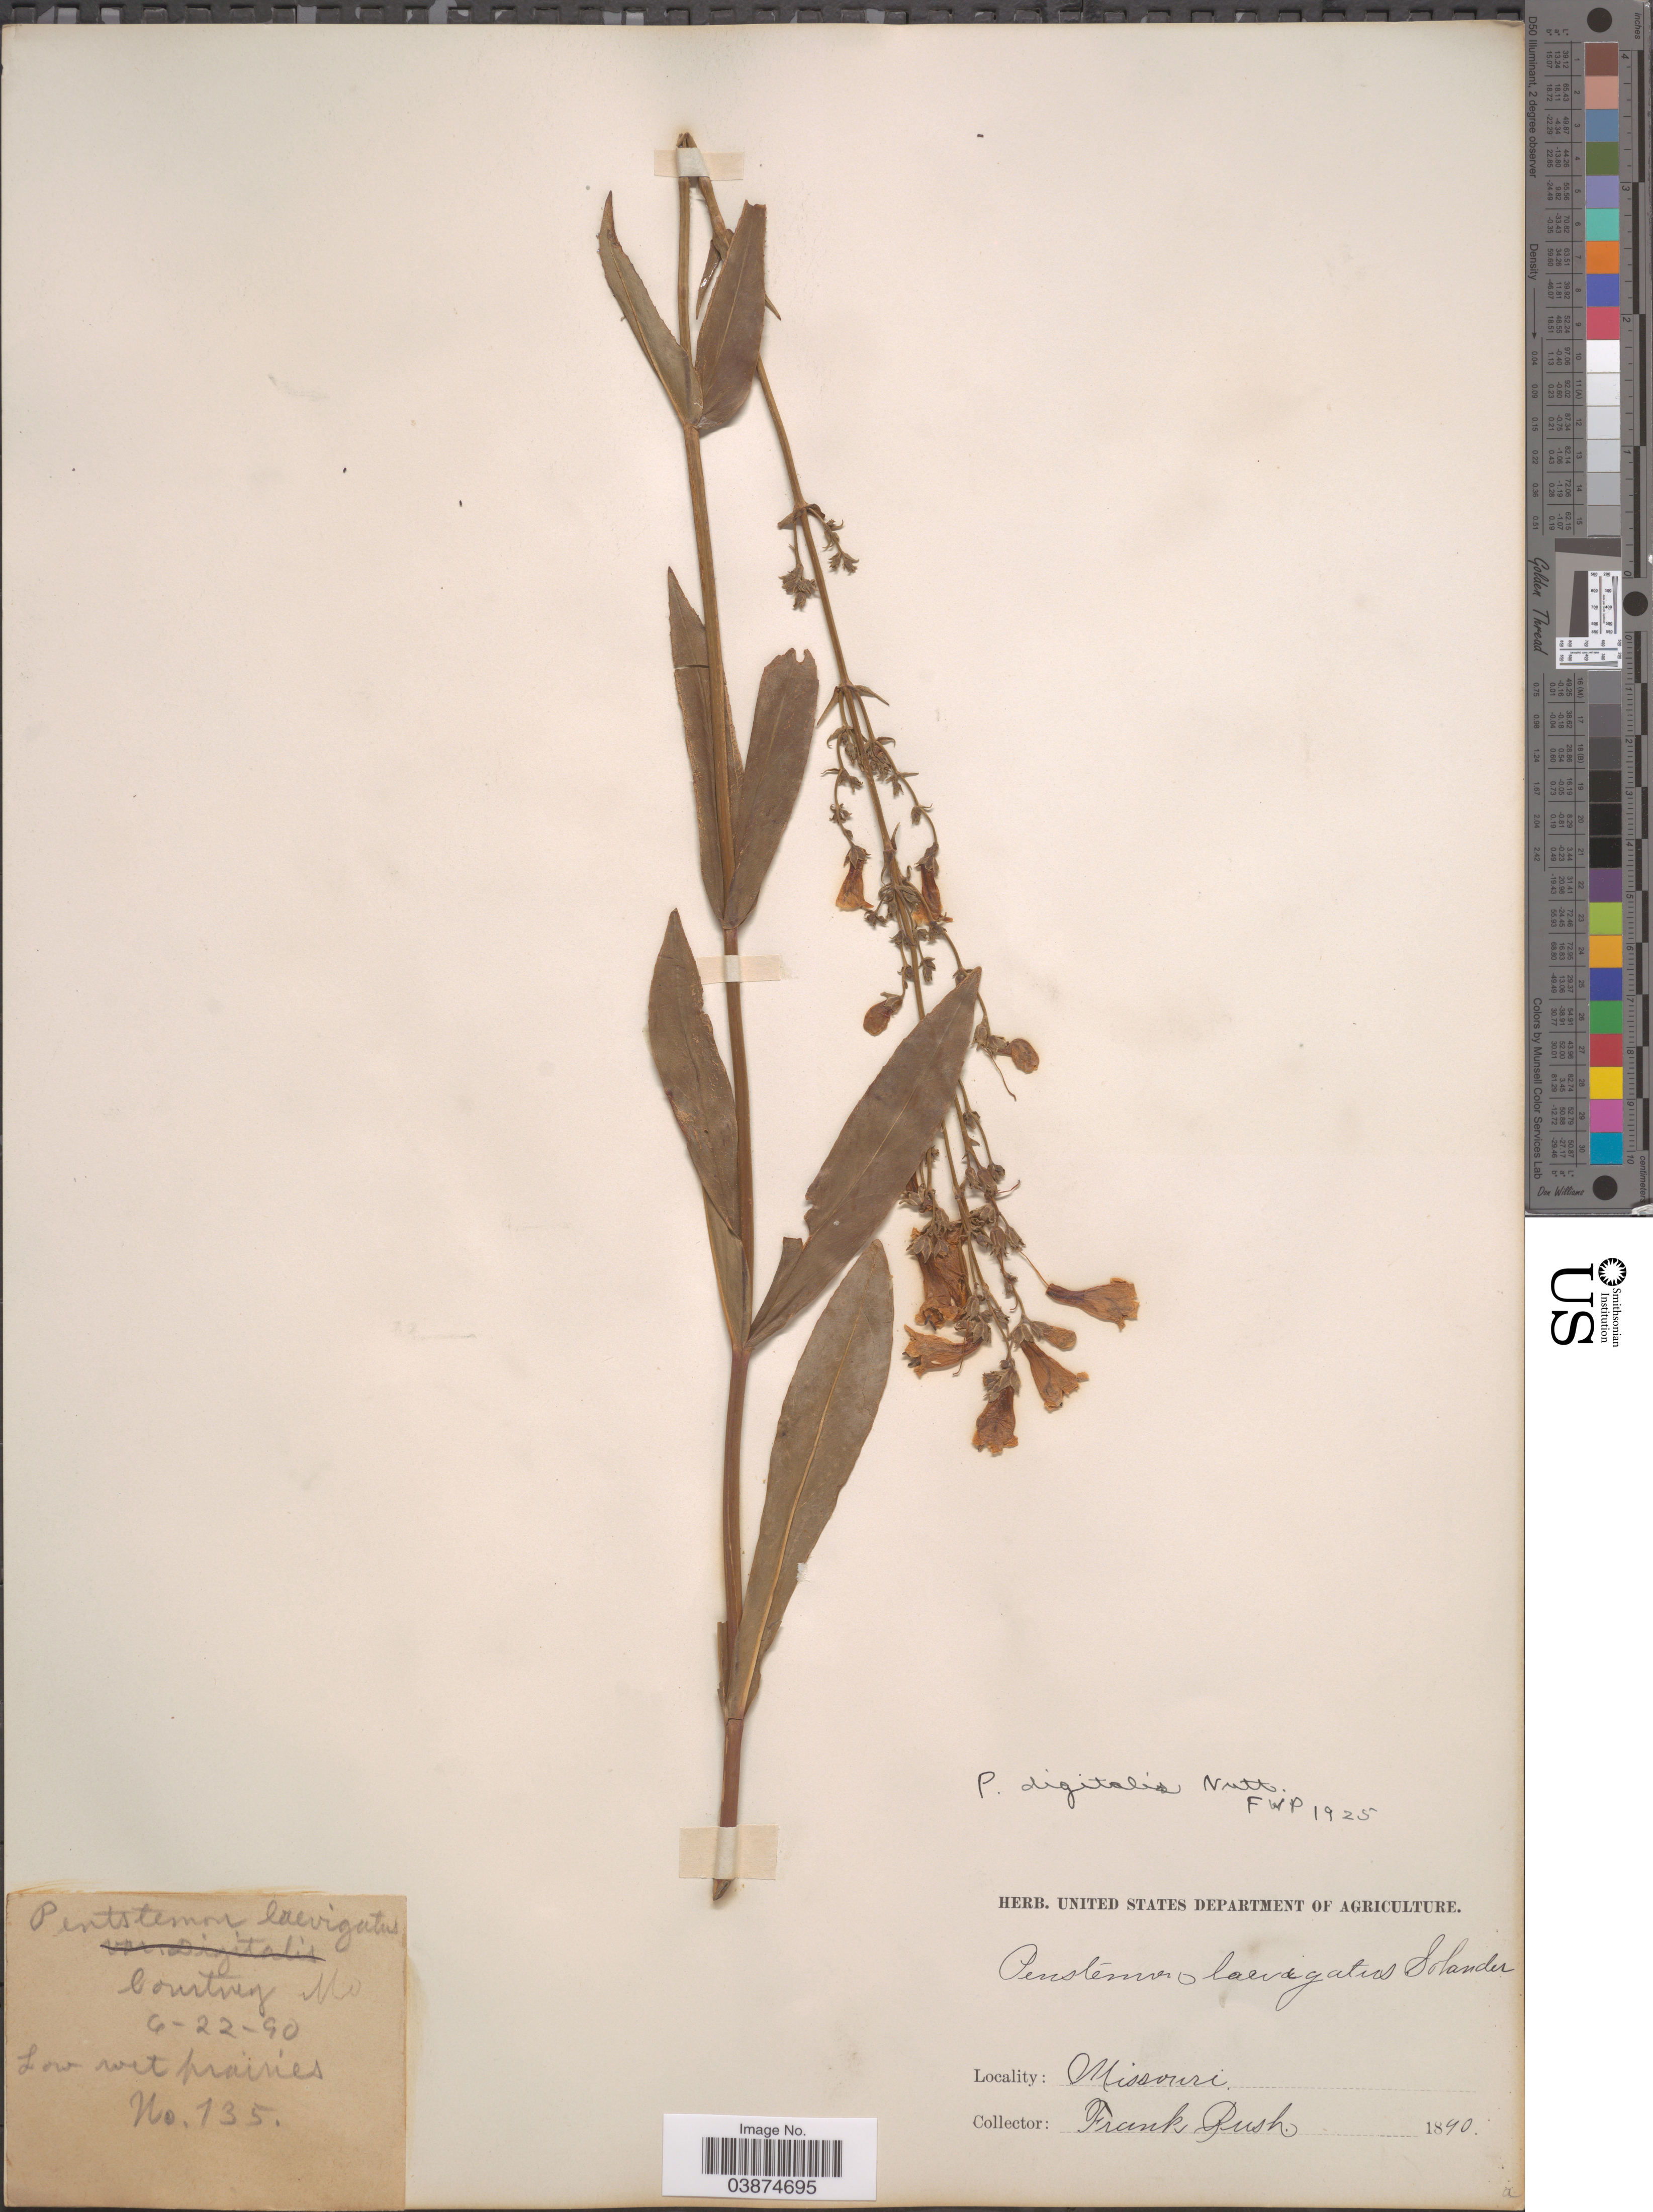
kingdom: Plantae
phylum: Tracheophyta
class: Magnoliopsida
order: Lamiales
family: Plantaginaceae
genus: Penstemon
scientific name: Penstemon digitalis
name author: Nutt. ex Sims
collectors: F. Bush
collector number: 135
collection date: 1890-06-22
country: United States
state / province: Missouri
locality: Courtney.